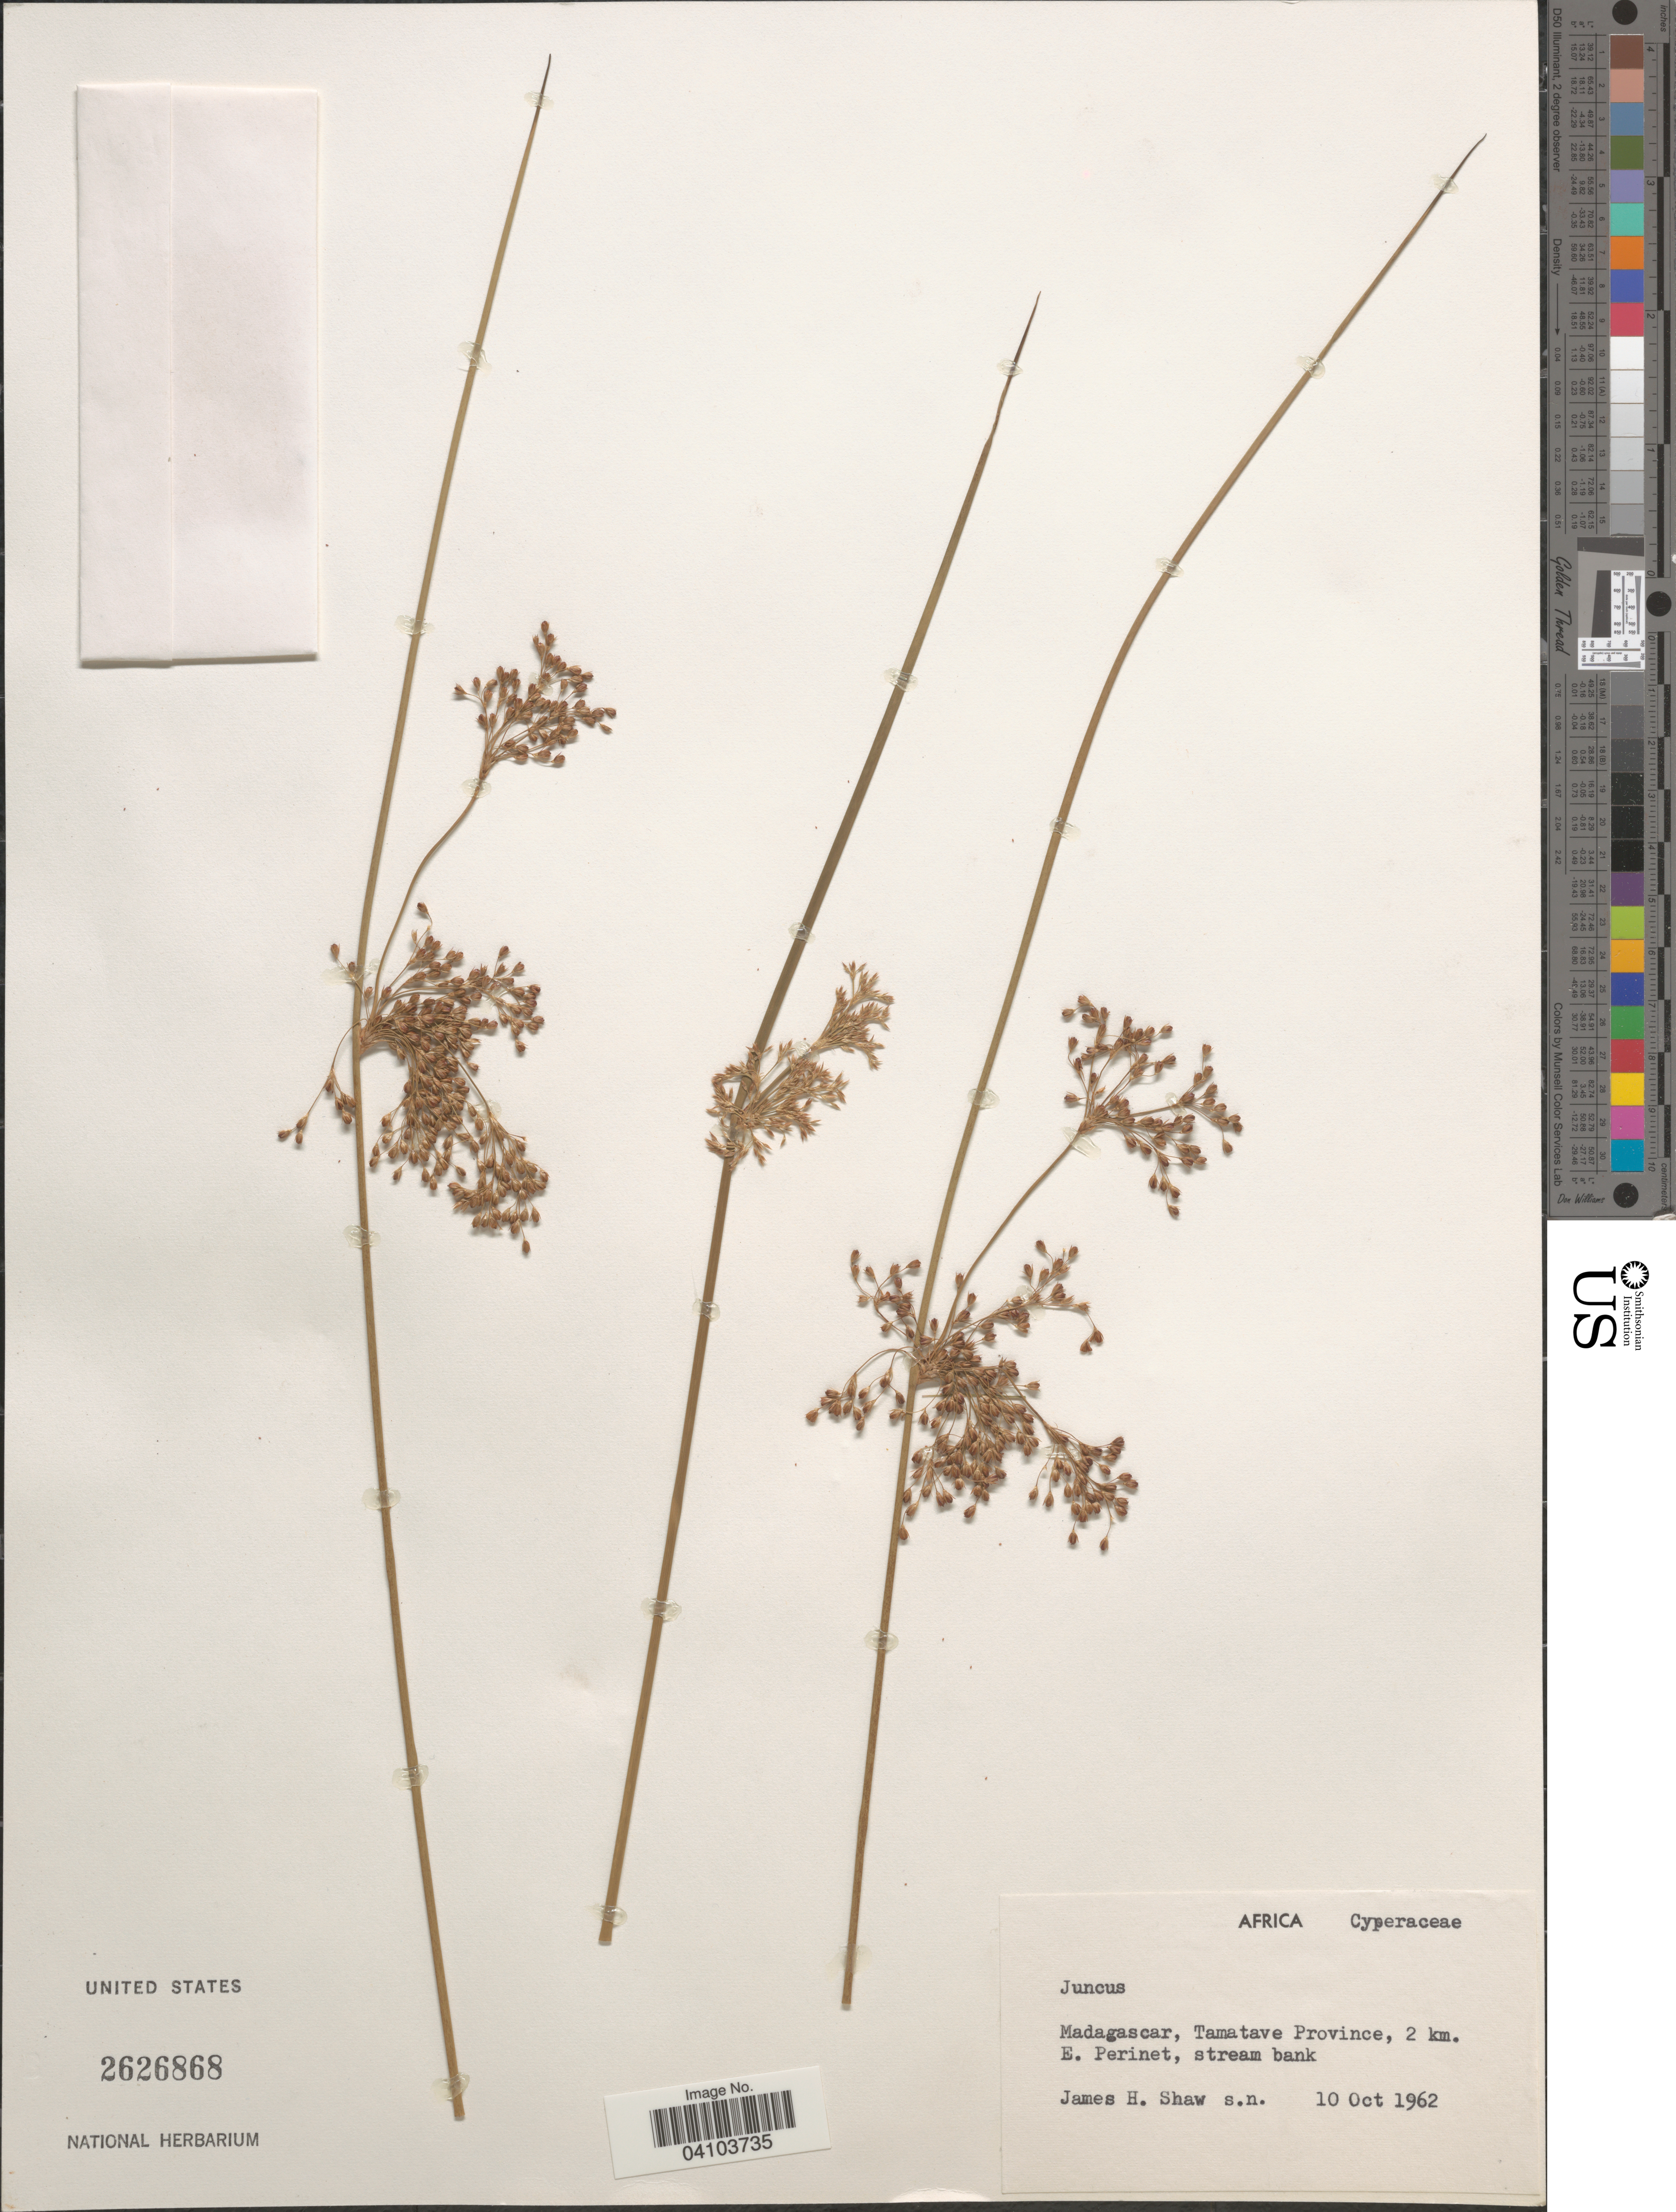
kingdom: Plantae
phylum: Tracheophyta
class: Liliopsida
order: Poales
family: Juncaceae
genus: Juncus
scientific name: Juncus sp.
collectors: J. H. Shaw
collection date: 1962-10-10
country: Madagascar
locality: Tamatave Province, 2 km. E. Perinet, stream bank.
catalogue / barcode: US 2626868